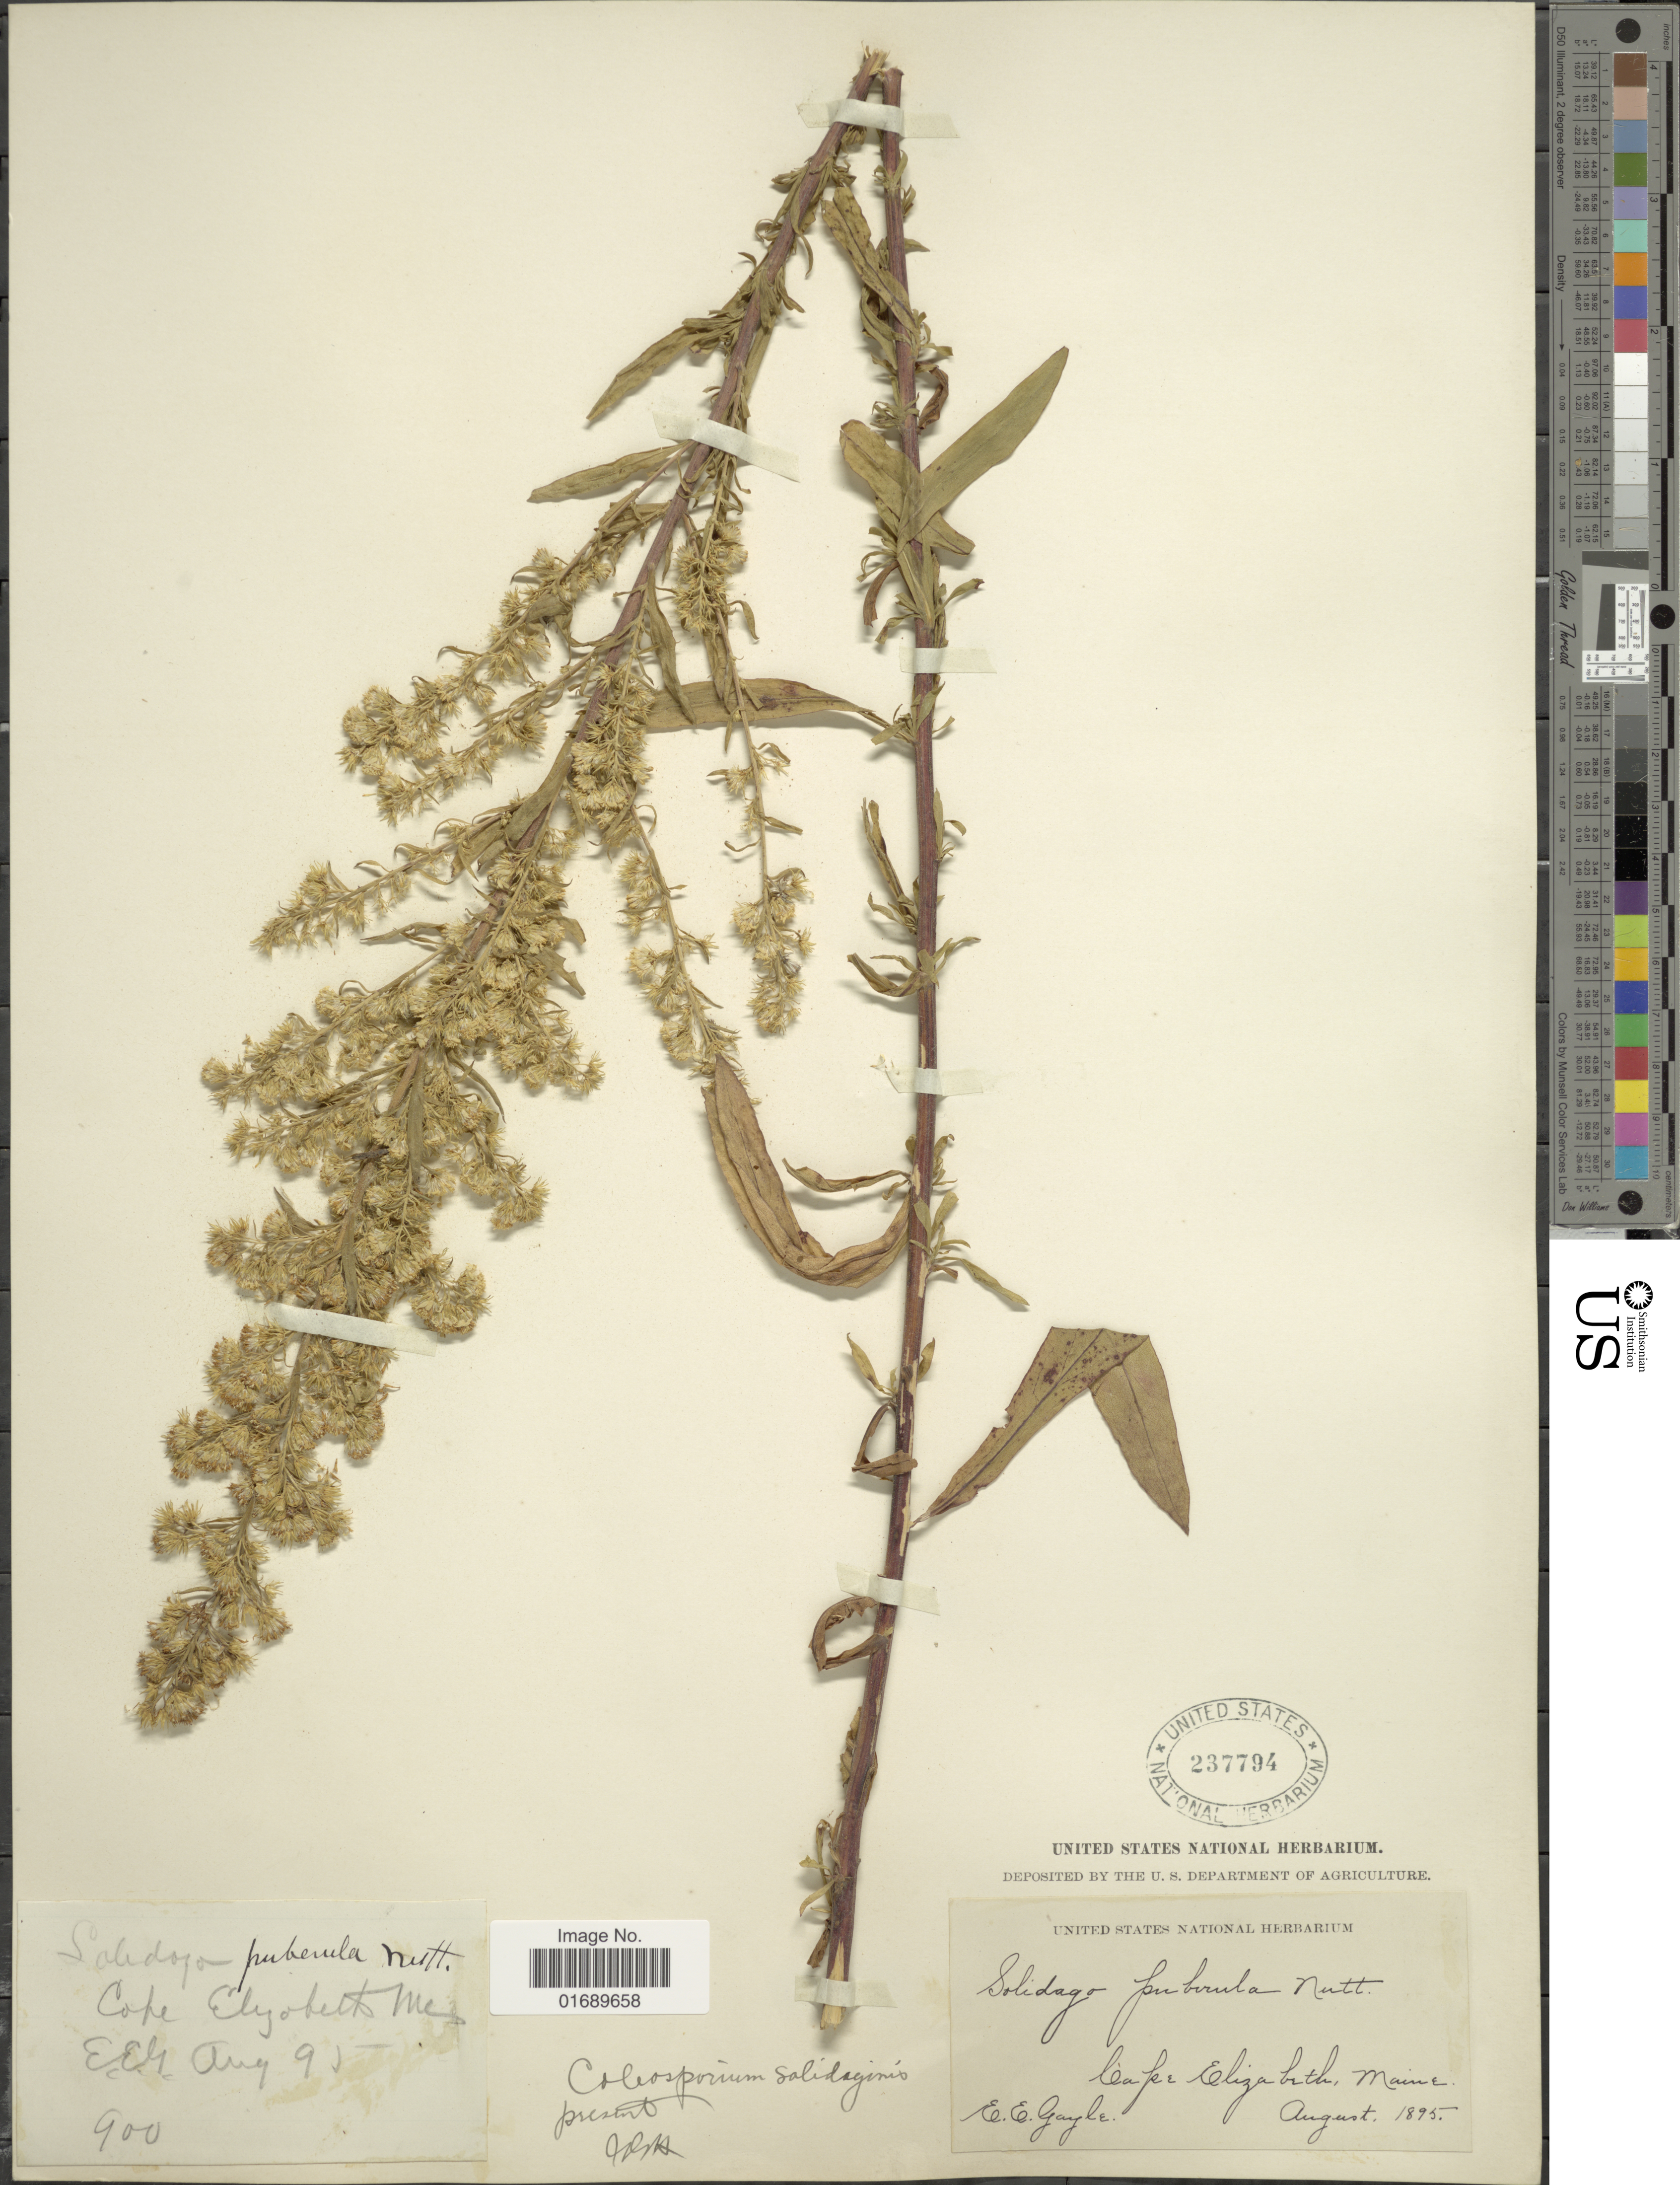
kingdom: Plantae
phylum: Tracheophyta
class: Magnoliopsida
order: Asterales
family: Asteraceae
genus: Solidago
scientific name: Solidago puberula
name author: Nutt.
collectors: E. Gayle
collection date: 1895-08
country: United States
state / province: Maine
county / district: Cumberland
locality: Cape Elizabeth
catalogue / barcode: US 237794